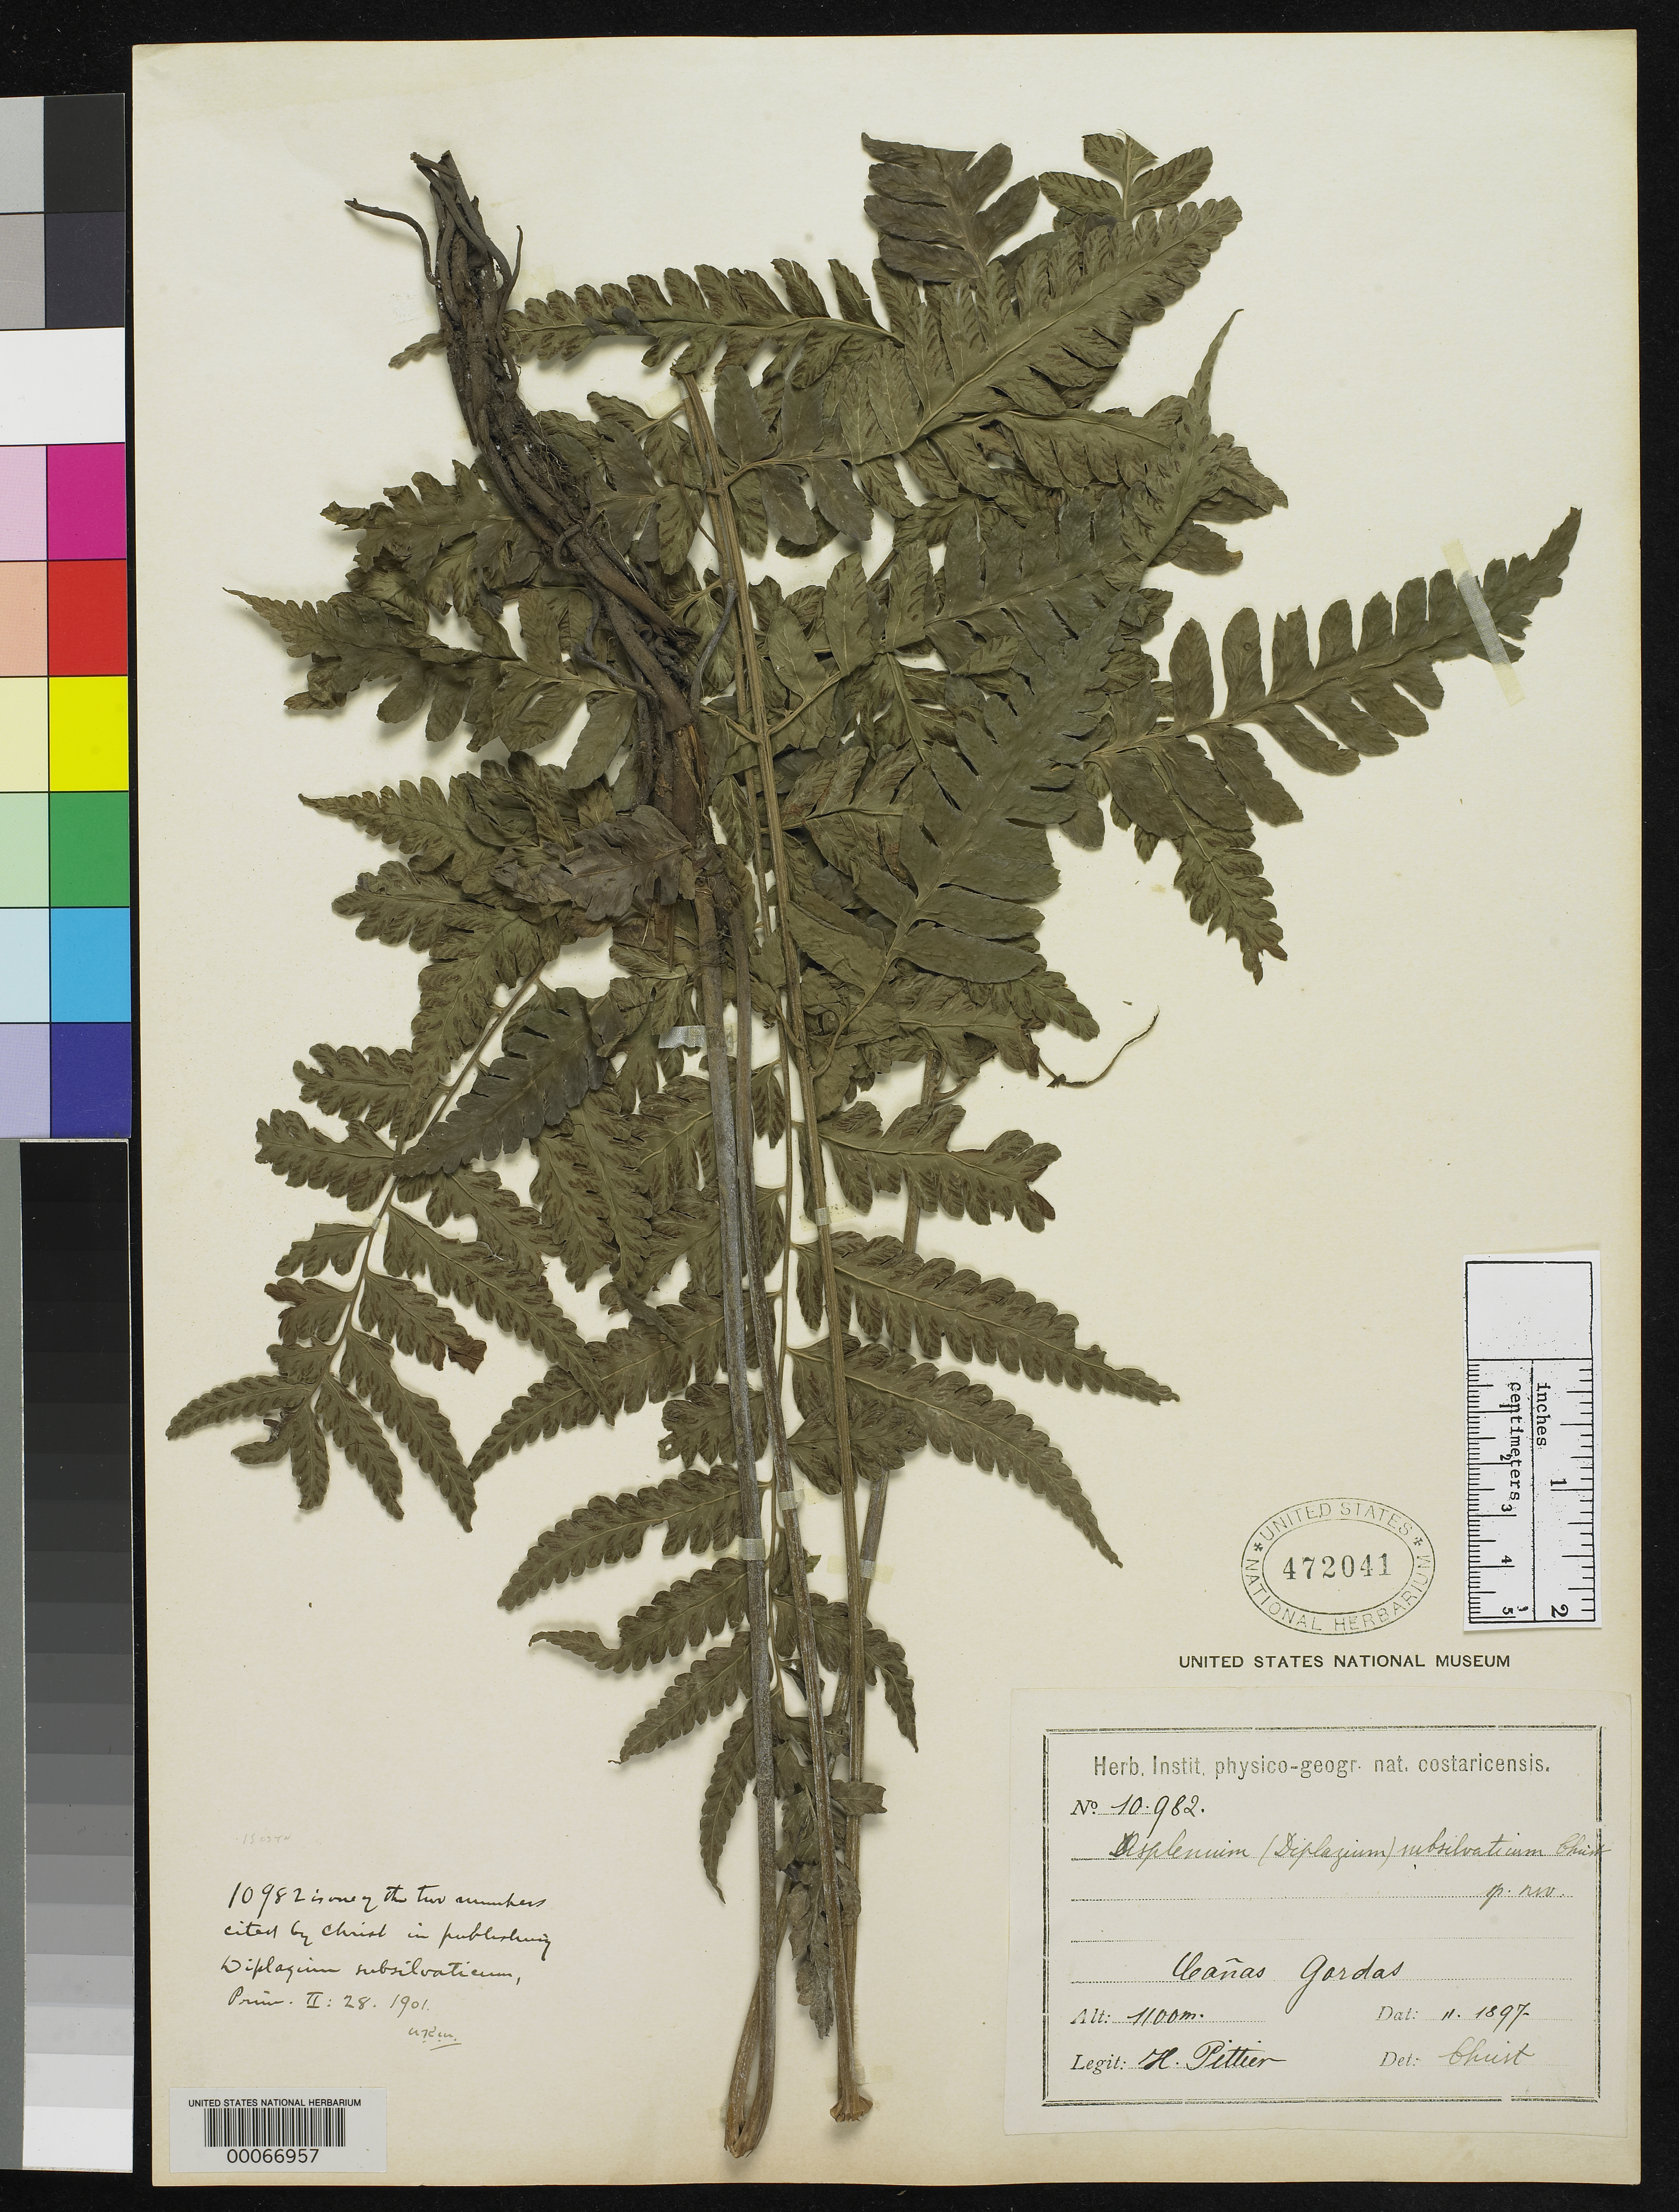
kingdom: Plantae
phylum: Tracheophyta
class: Polypodiopsida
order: Polypodiales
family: Athyriaceae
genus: Diplazium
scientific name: Diplazium subsilvaticum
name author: Christ in Pittier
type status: Isosyntype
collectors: H. F. Pittier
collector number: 10982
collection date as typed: Feb 1897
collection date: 1897-02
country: Costa Rica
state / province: Puntarenas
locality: Cañas Gordas.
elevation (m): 1100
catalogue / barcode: US 472041